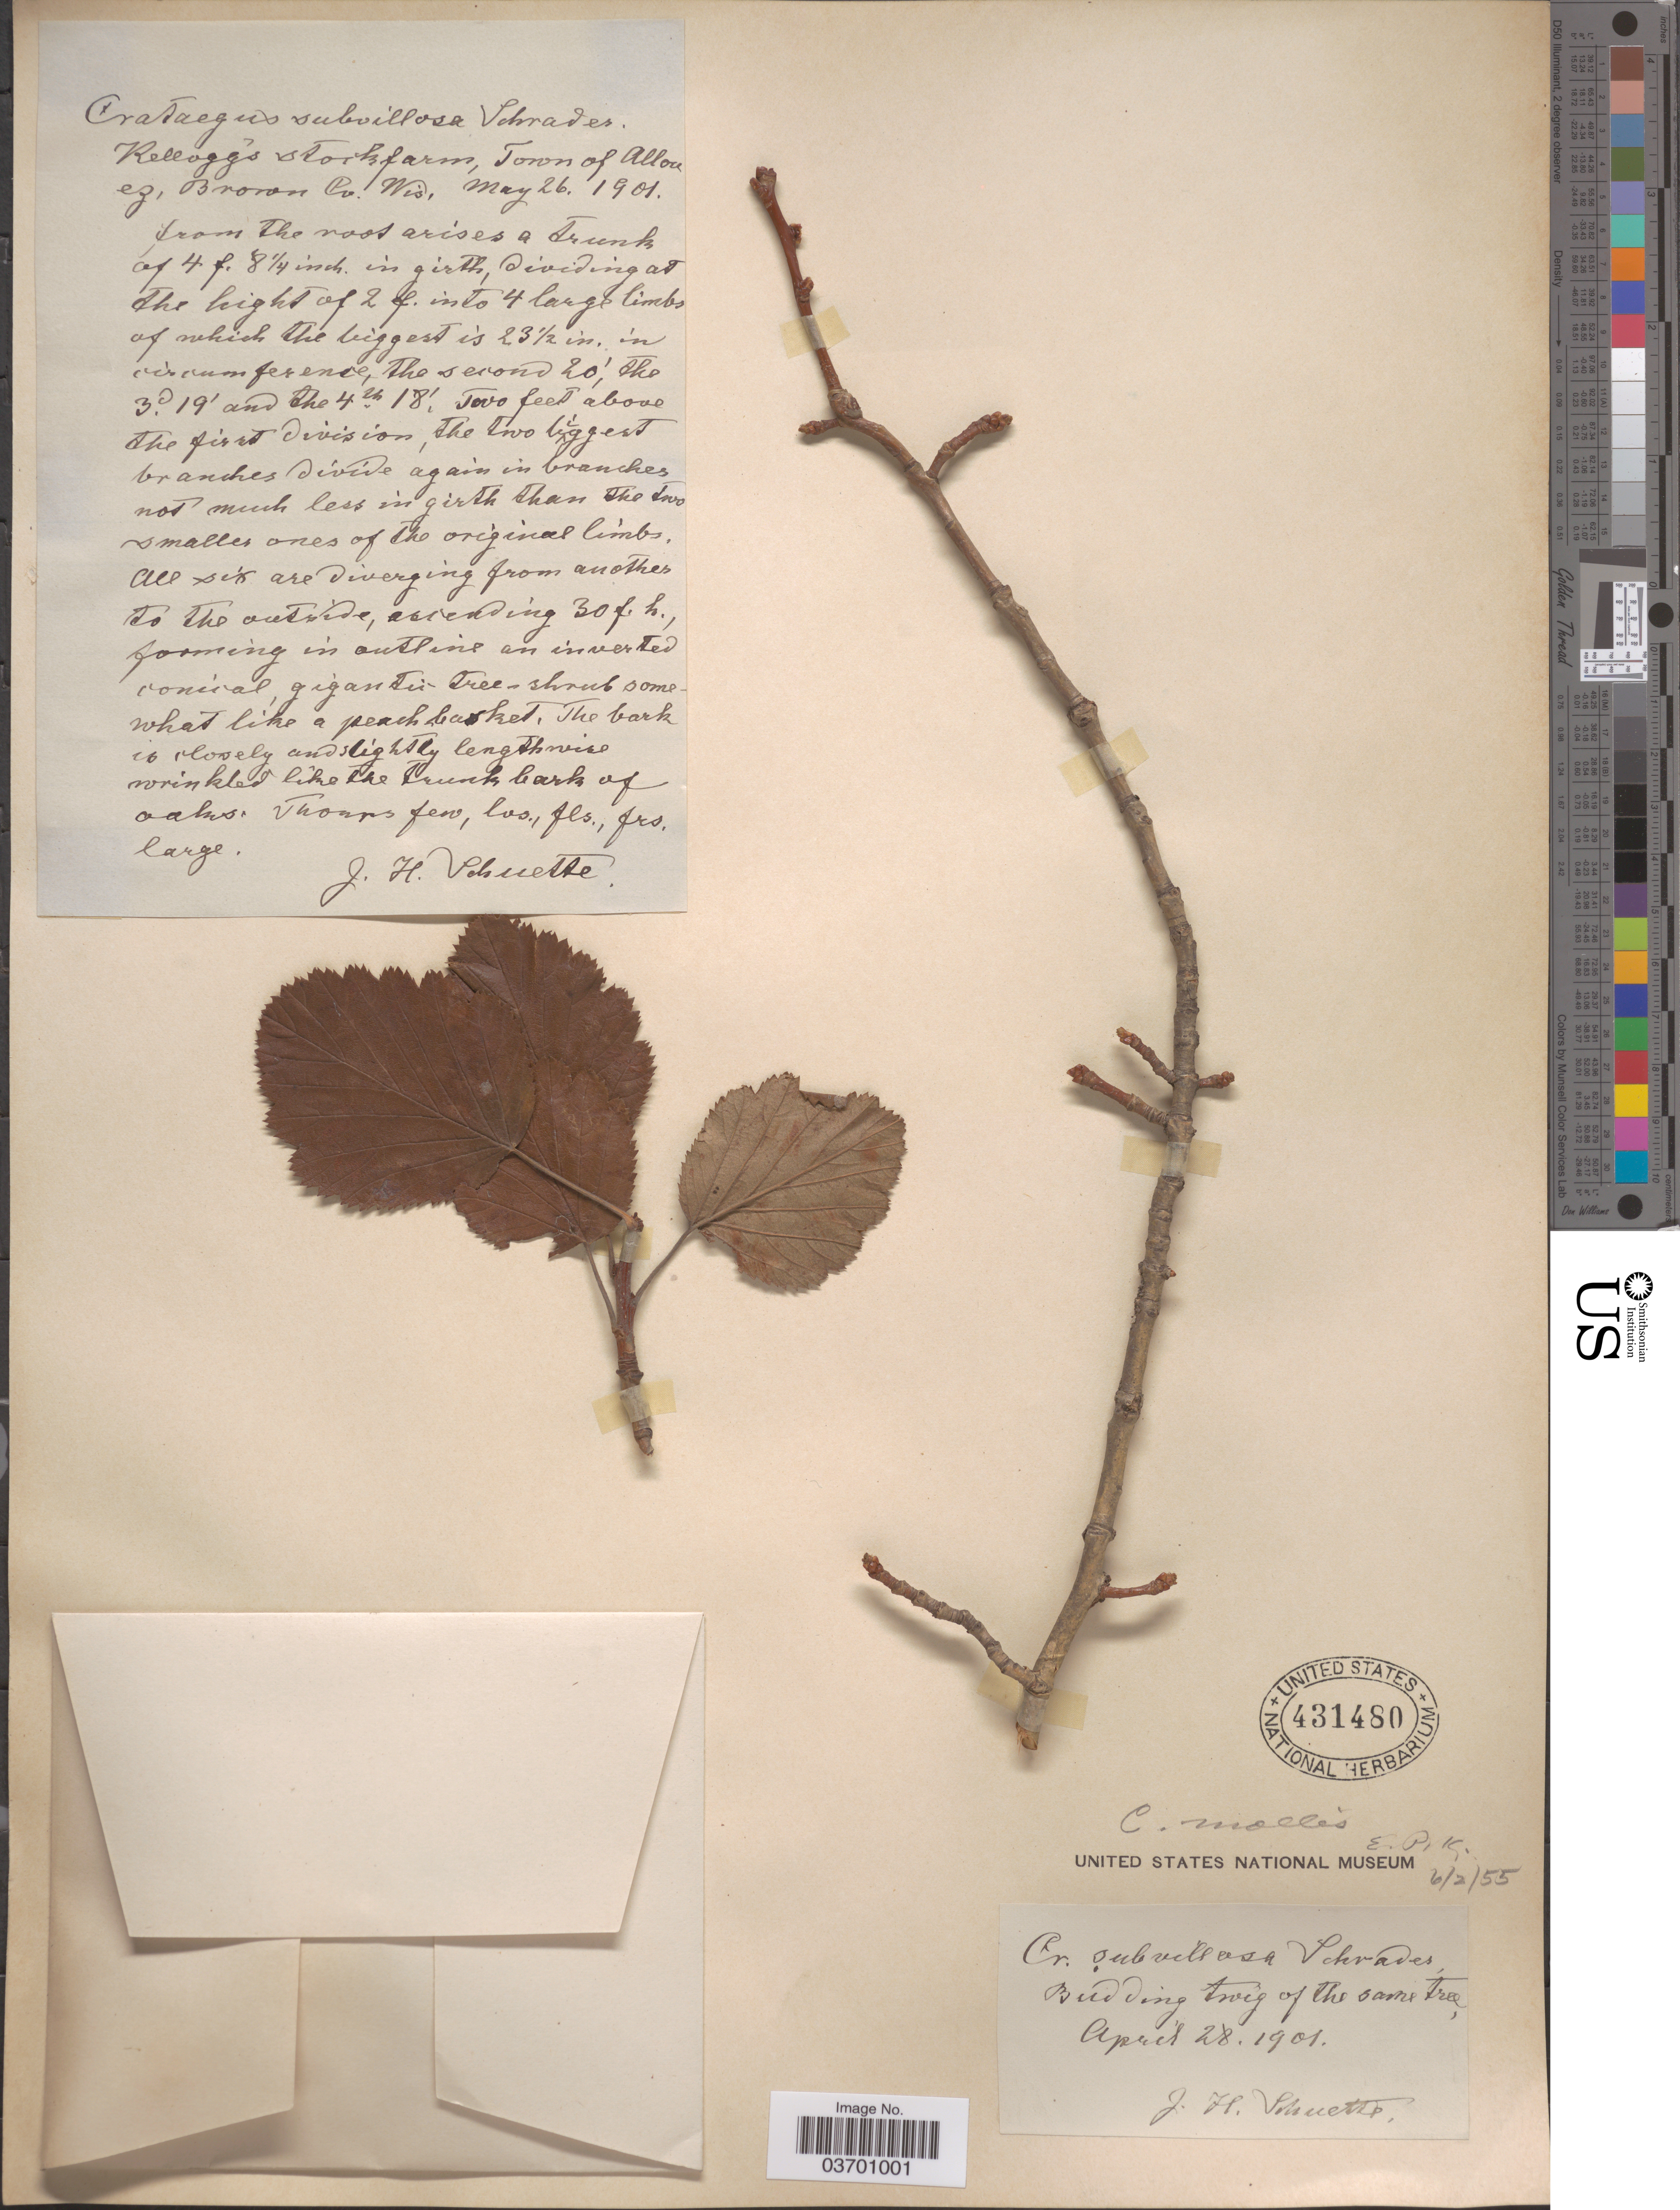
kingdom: Plantae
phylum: Tracheophyta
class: Magnoliopsida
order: Rosales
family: Rosaceae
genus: Crataegus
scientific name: Crataegus mollis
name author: (Torr. & A. Gray) Scheele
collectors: J. H. Schuette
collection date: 1901-04-28/1901-05-26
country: United States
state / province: Wisconsin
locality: Kellogg's stork farm, Town of Allonez, Brown Co.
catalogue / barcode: US 431480